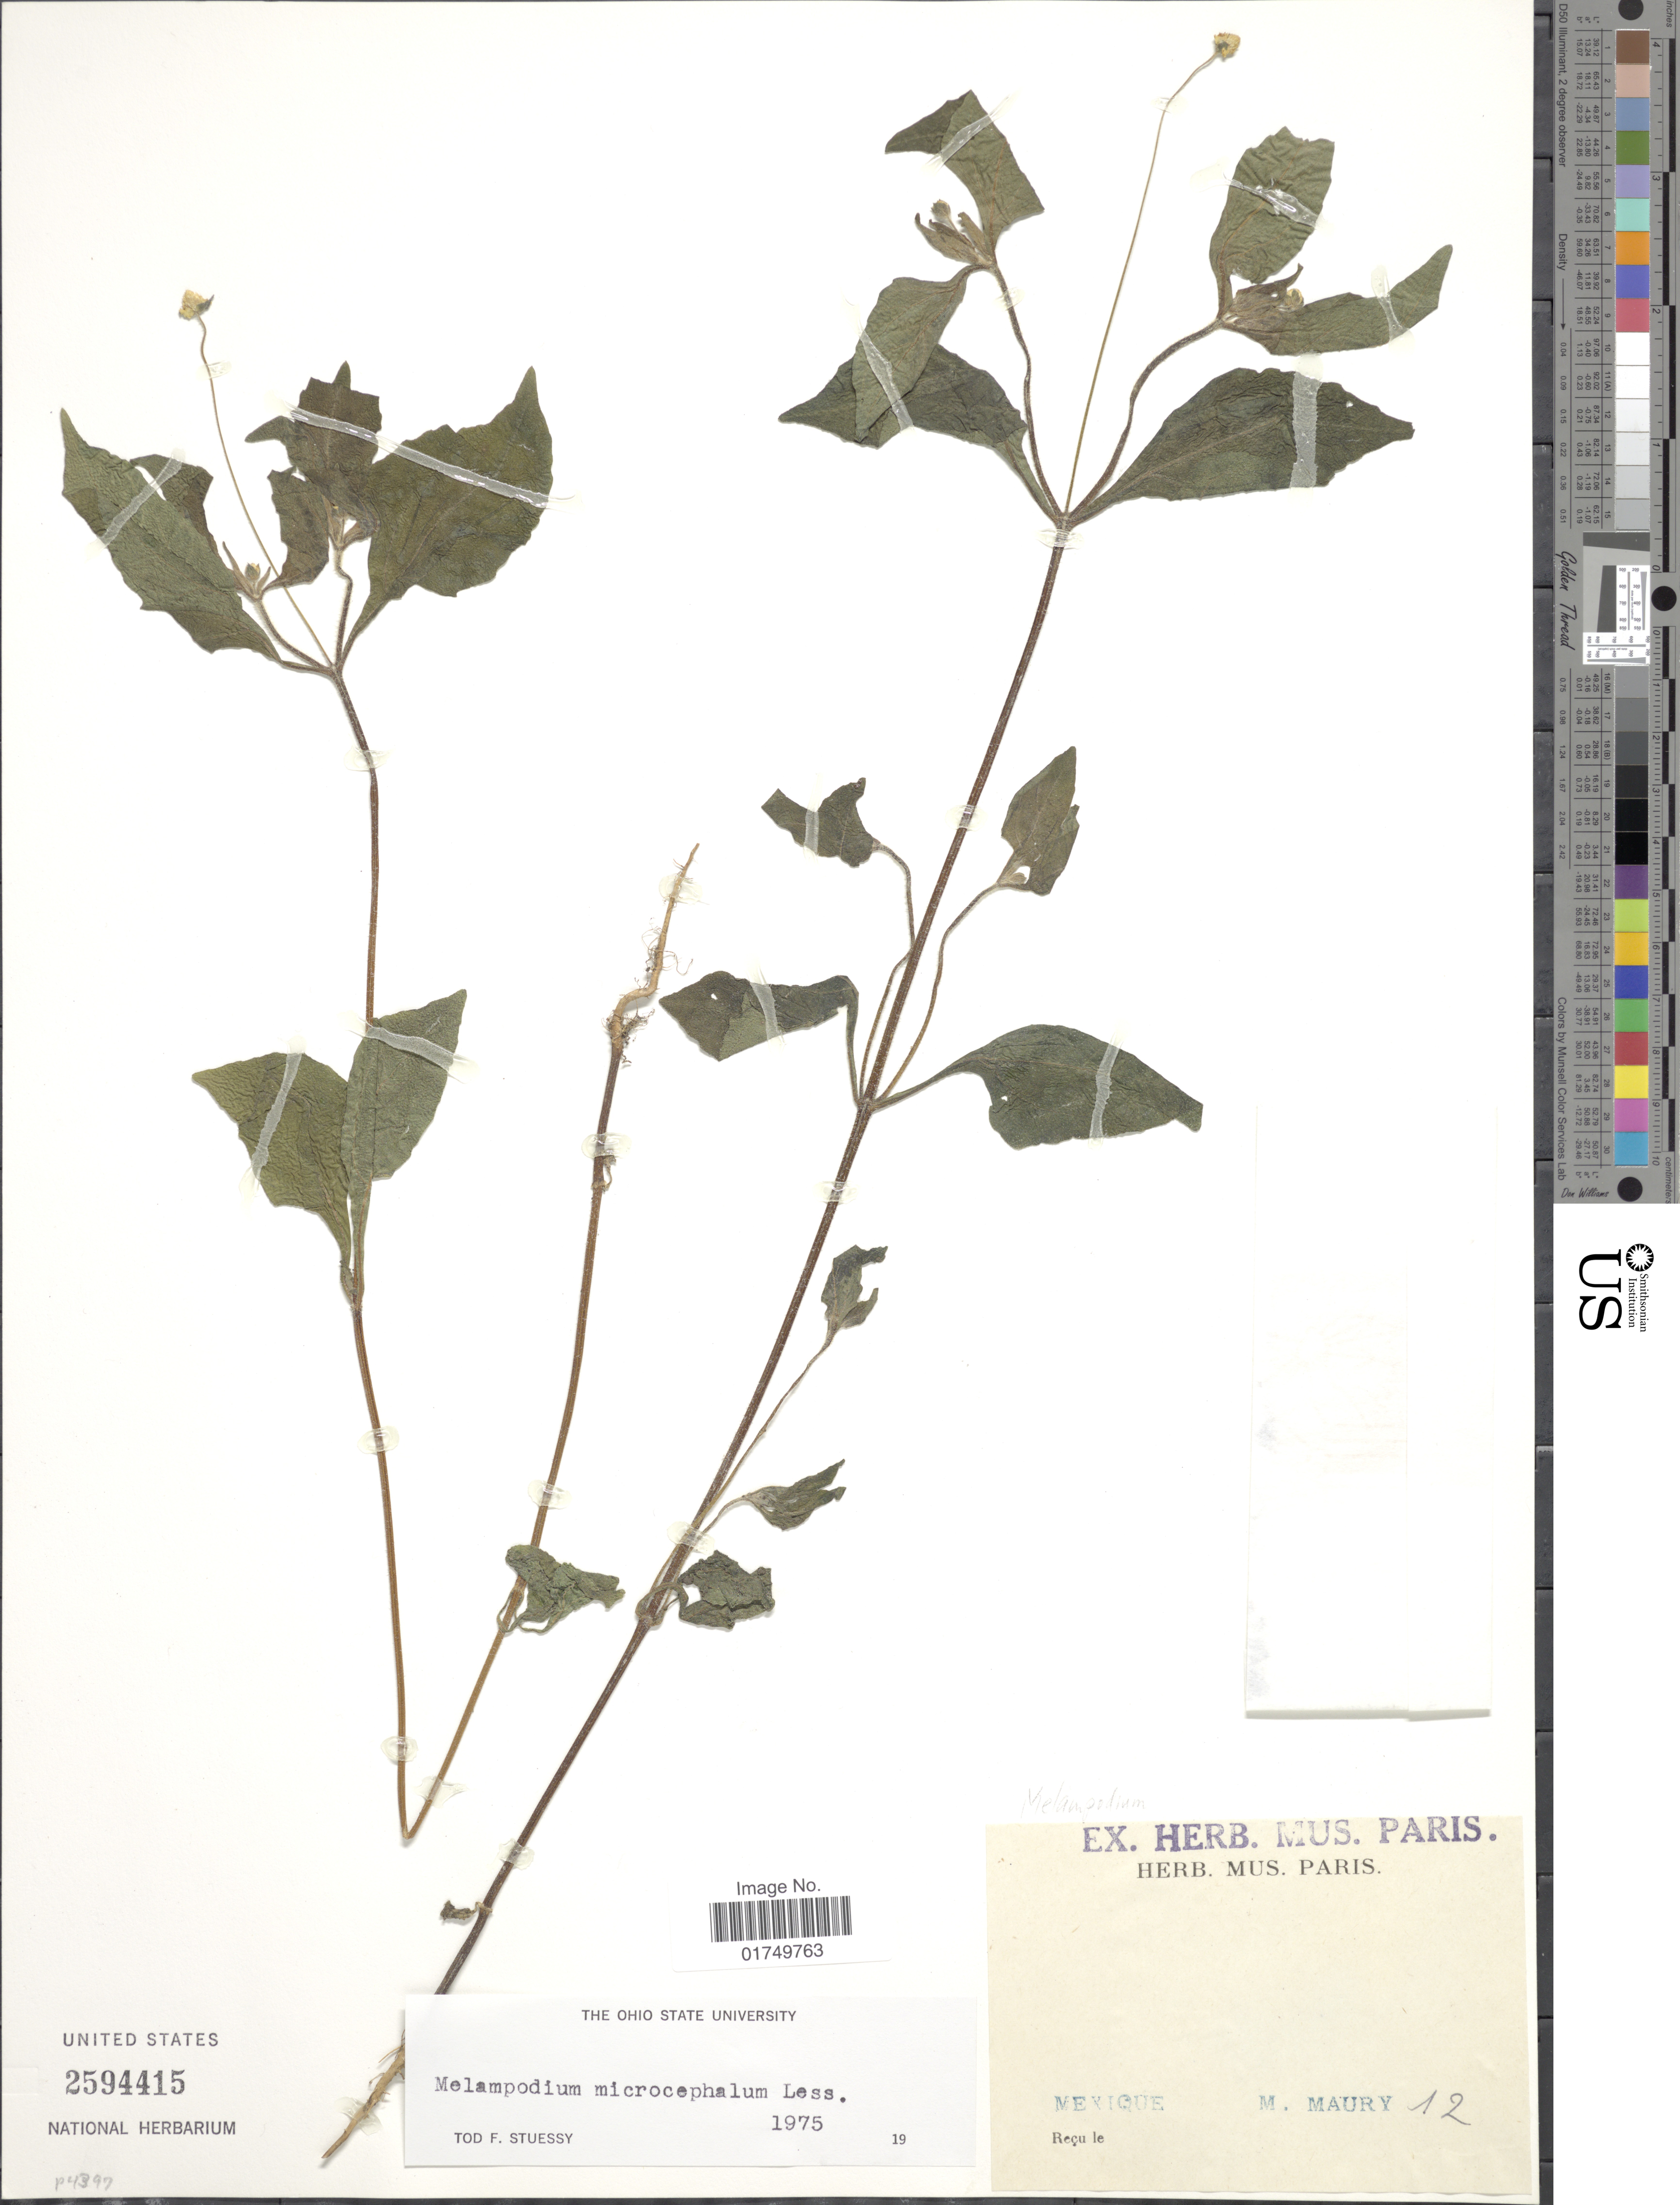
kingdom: Plantae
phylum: Tracheophyta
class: Magnoliopsida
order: Asterales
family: Asteraceae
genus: Melampodium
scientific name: Melampodium microcephalum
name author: Less.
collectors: Maury, M.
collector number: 12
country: Mexico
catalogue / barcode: US 2594415